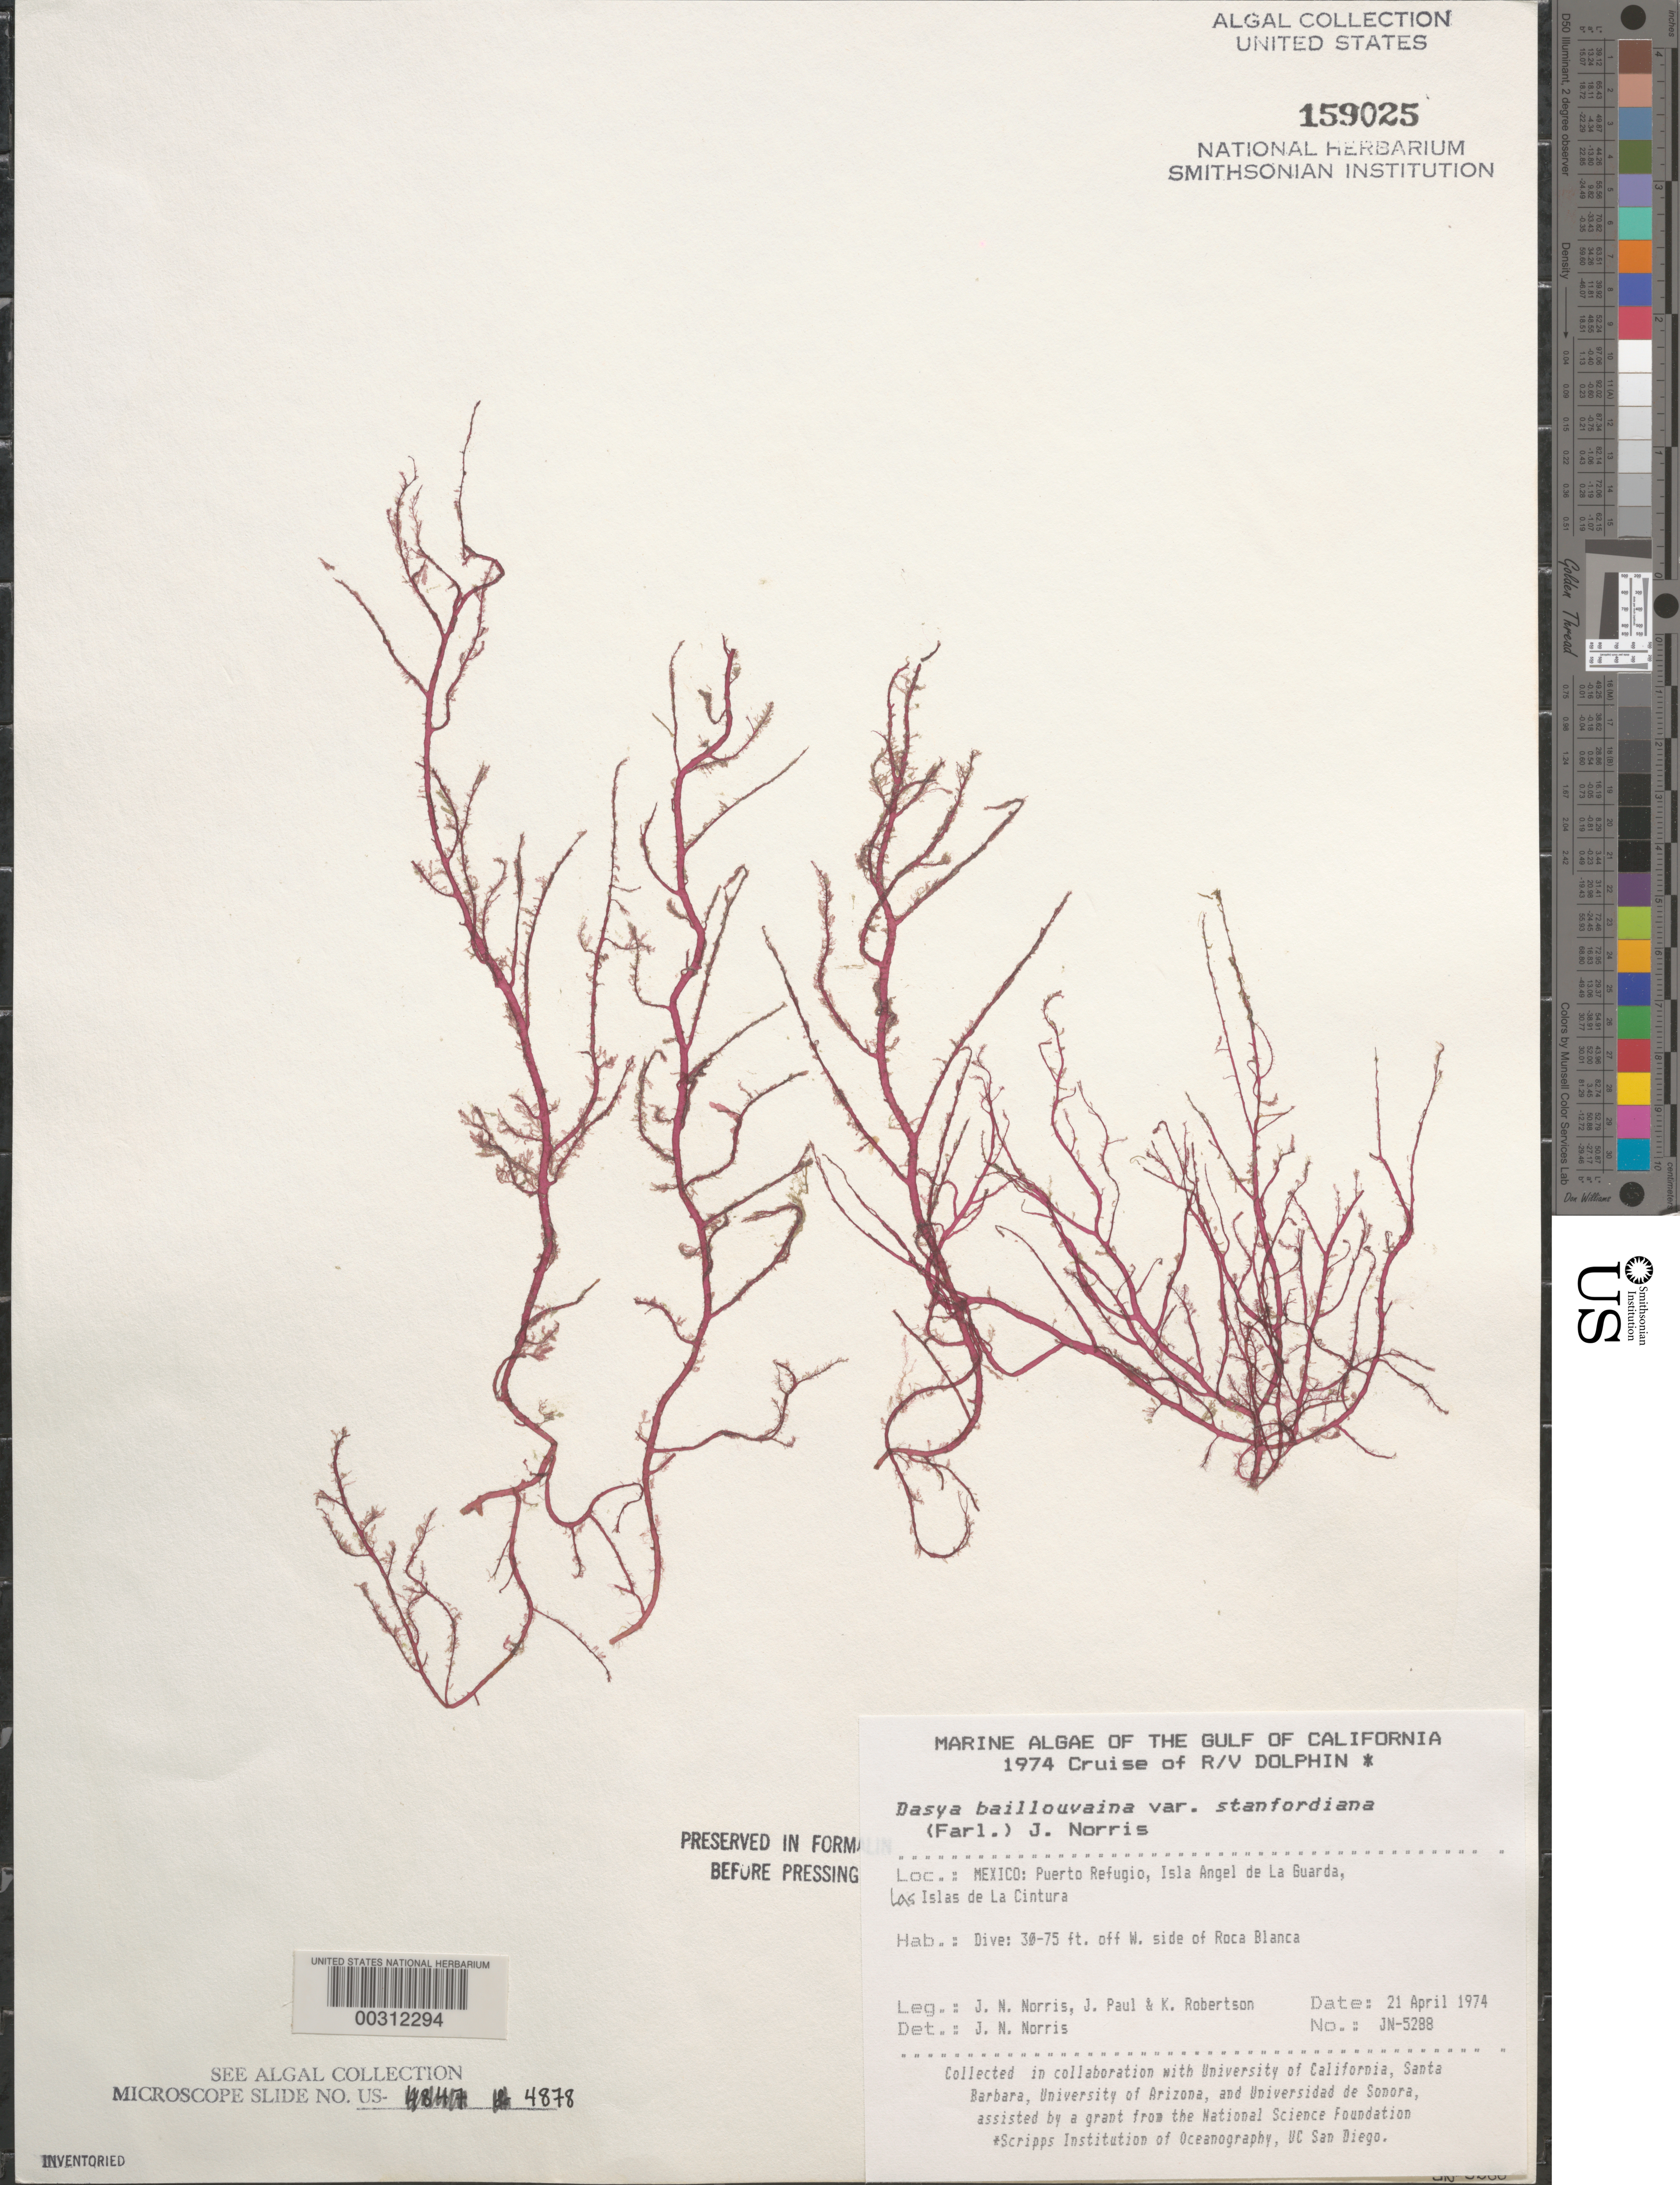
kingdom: Plantae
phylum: Rhodophyta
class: Florideophyceae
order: Ceramiales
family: Dasyaceae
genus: Dasya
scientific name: Dasya pedicellata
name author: (C. Agardh) C. Agardh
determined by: Algae name updating Project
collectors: J. N. Norris, J. Paul & K. Robertson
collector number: JN-5288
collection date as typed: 21 Apr 1974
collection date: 1974-04-21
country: Mexico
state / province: Baja California Norte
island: Isla Angel de la Guarda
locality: Roca Blanca, Puerto Refugio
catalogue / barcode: US 159025